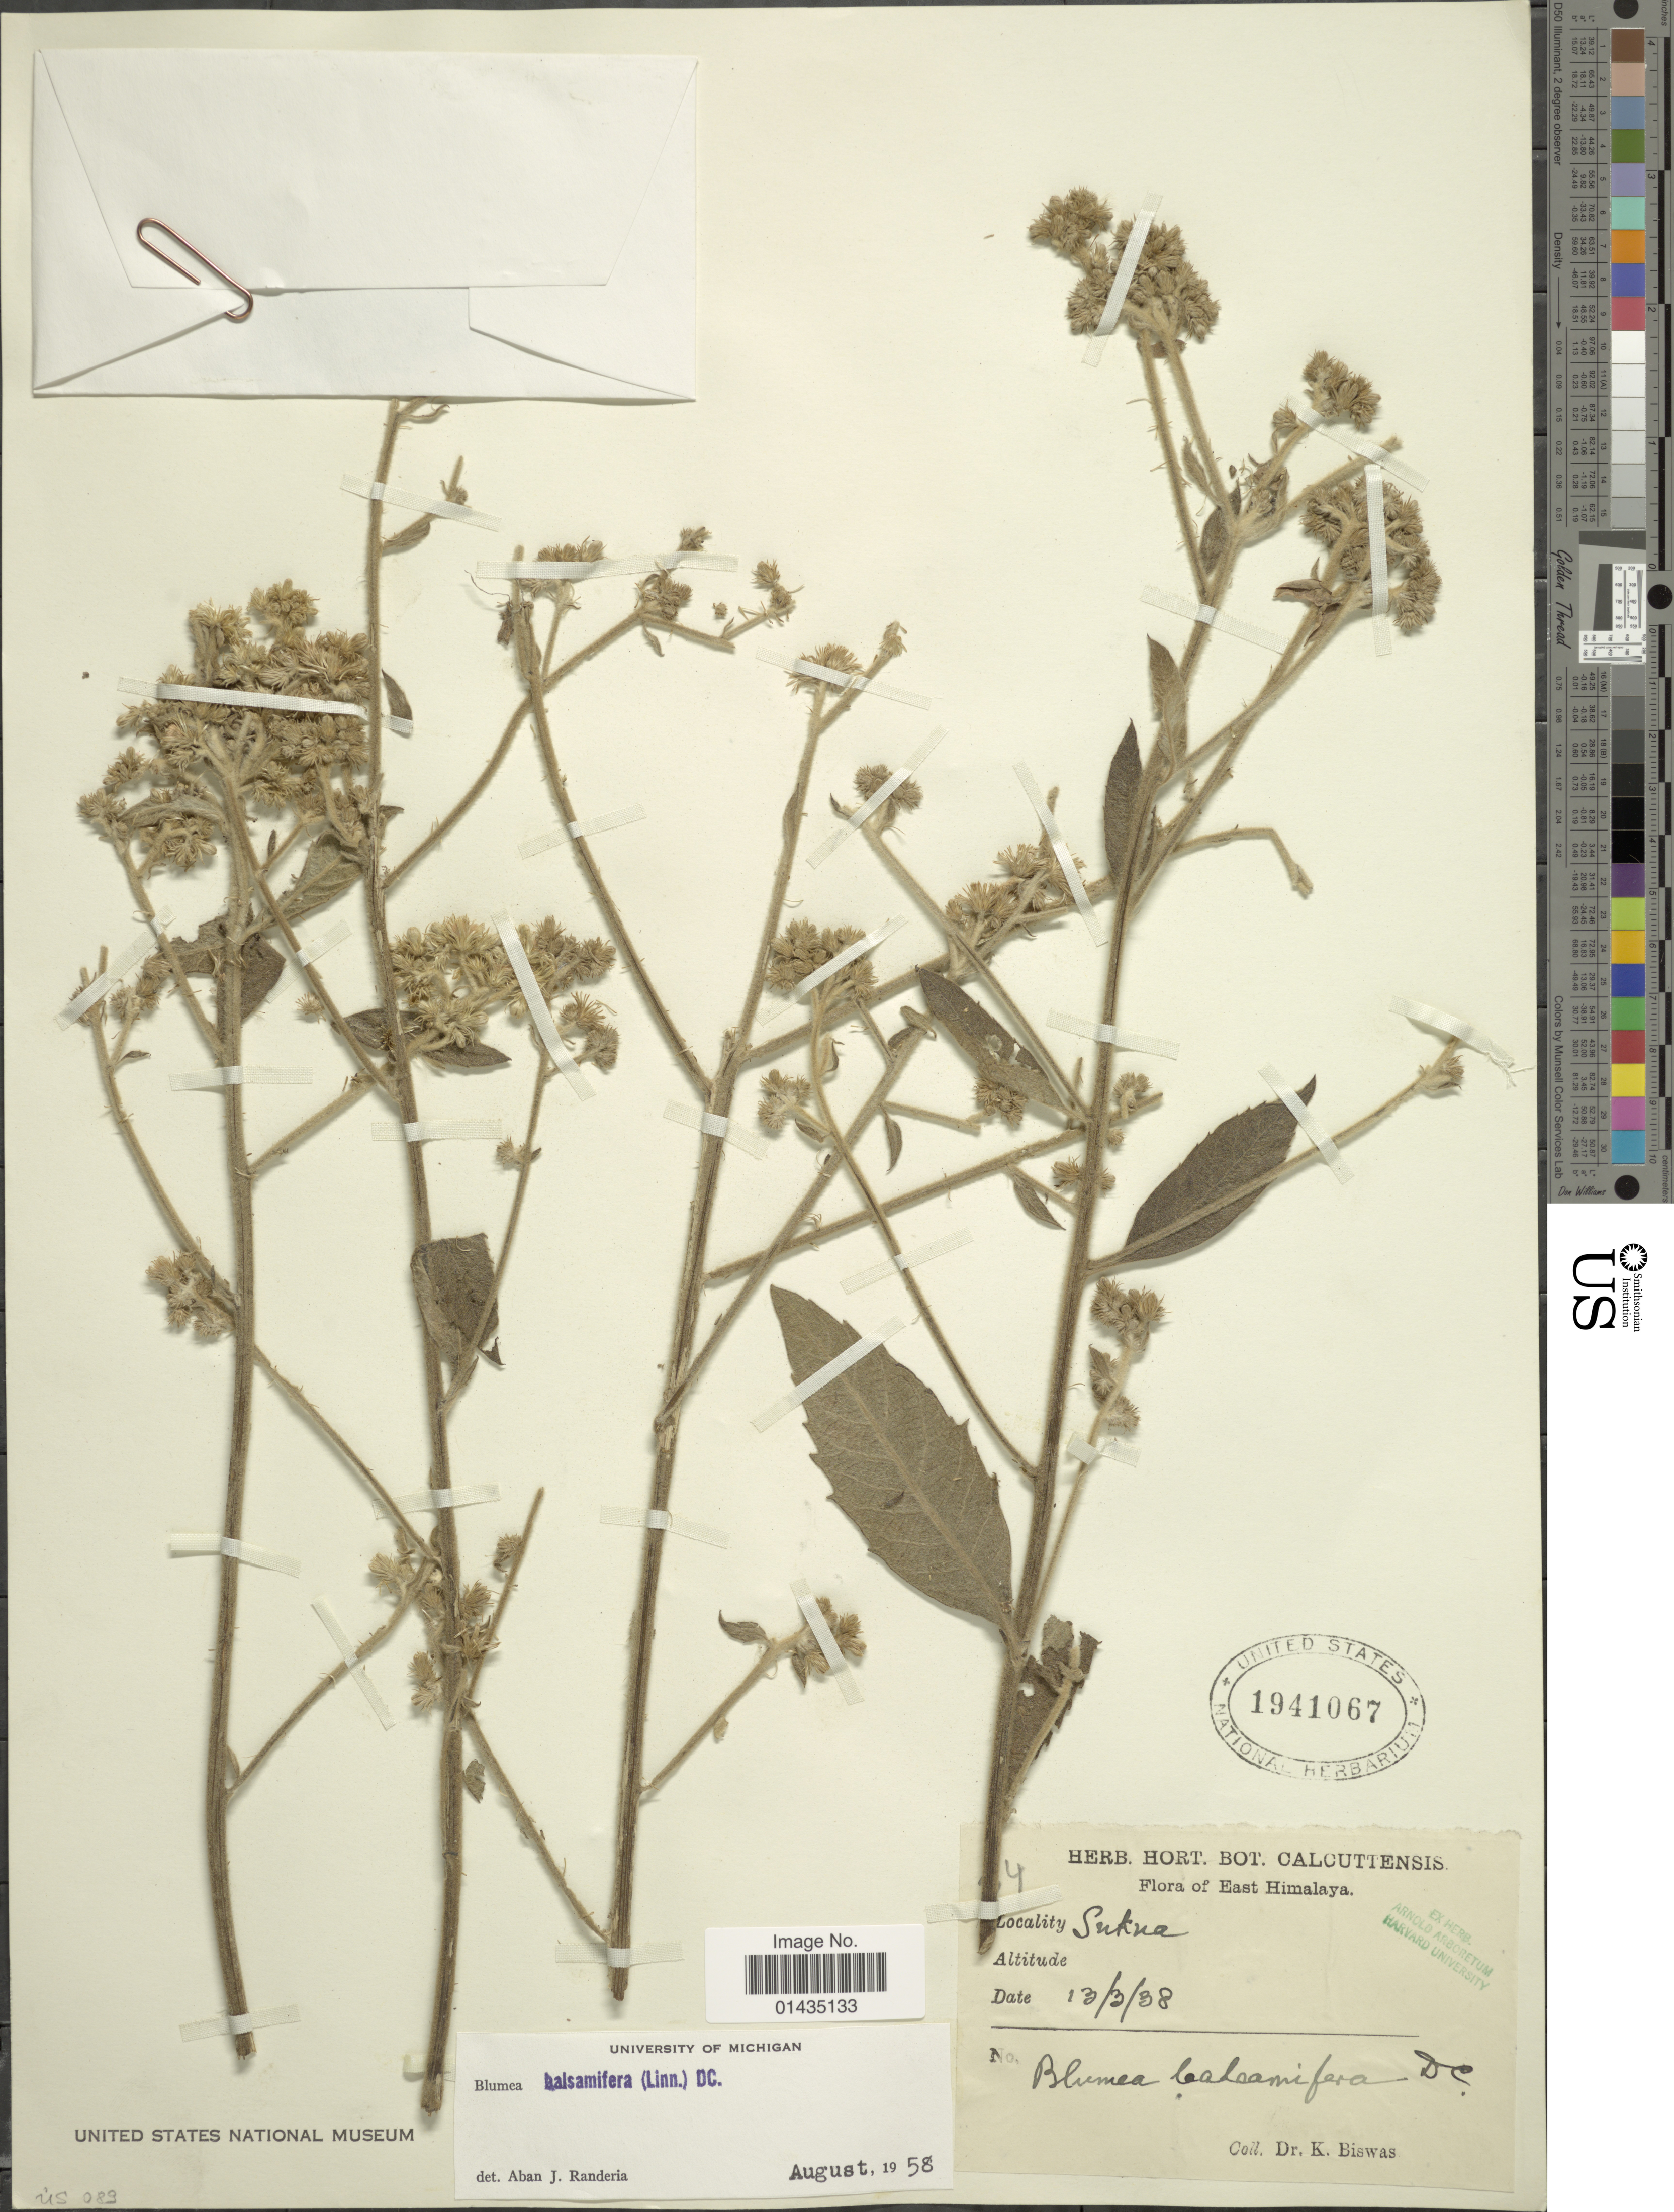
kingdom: Plantae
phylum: Tracheophyta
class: Magnoliopsida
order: Asterales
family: Asteraceae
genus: Blumea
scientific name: Blumea balsamifera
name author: (L.) DC.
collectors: K. Biswas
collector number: !4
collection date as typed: Transcribed d/m/y: 13/3/38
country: India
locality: East Himalaya, Sukna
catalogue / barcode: US 1941067